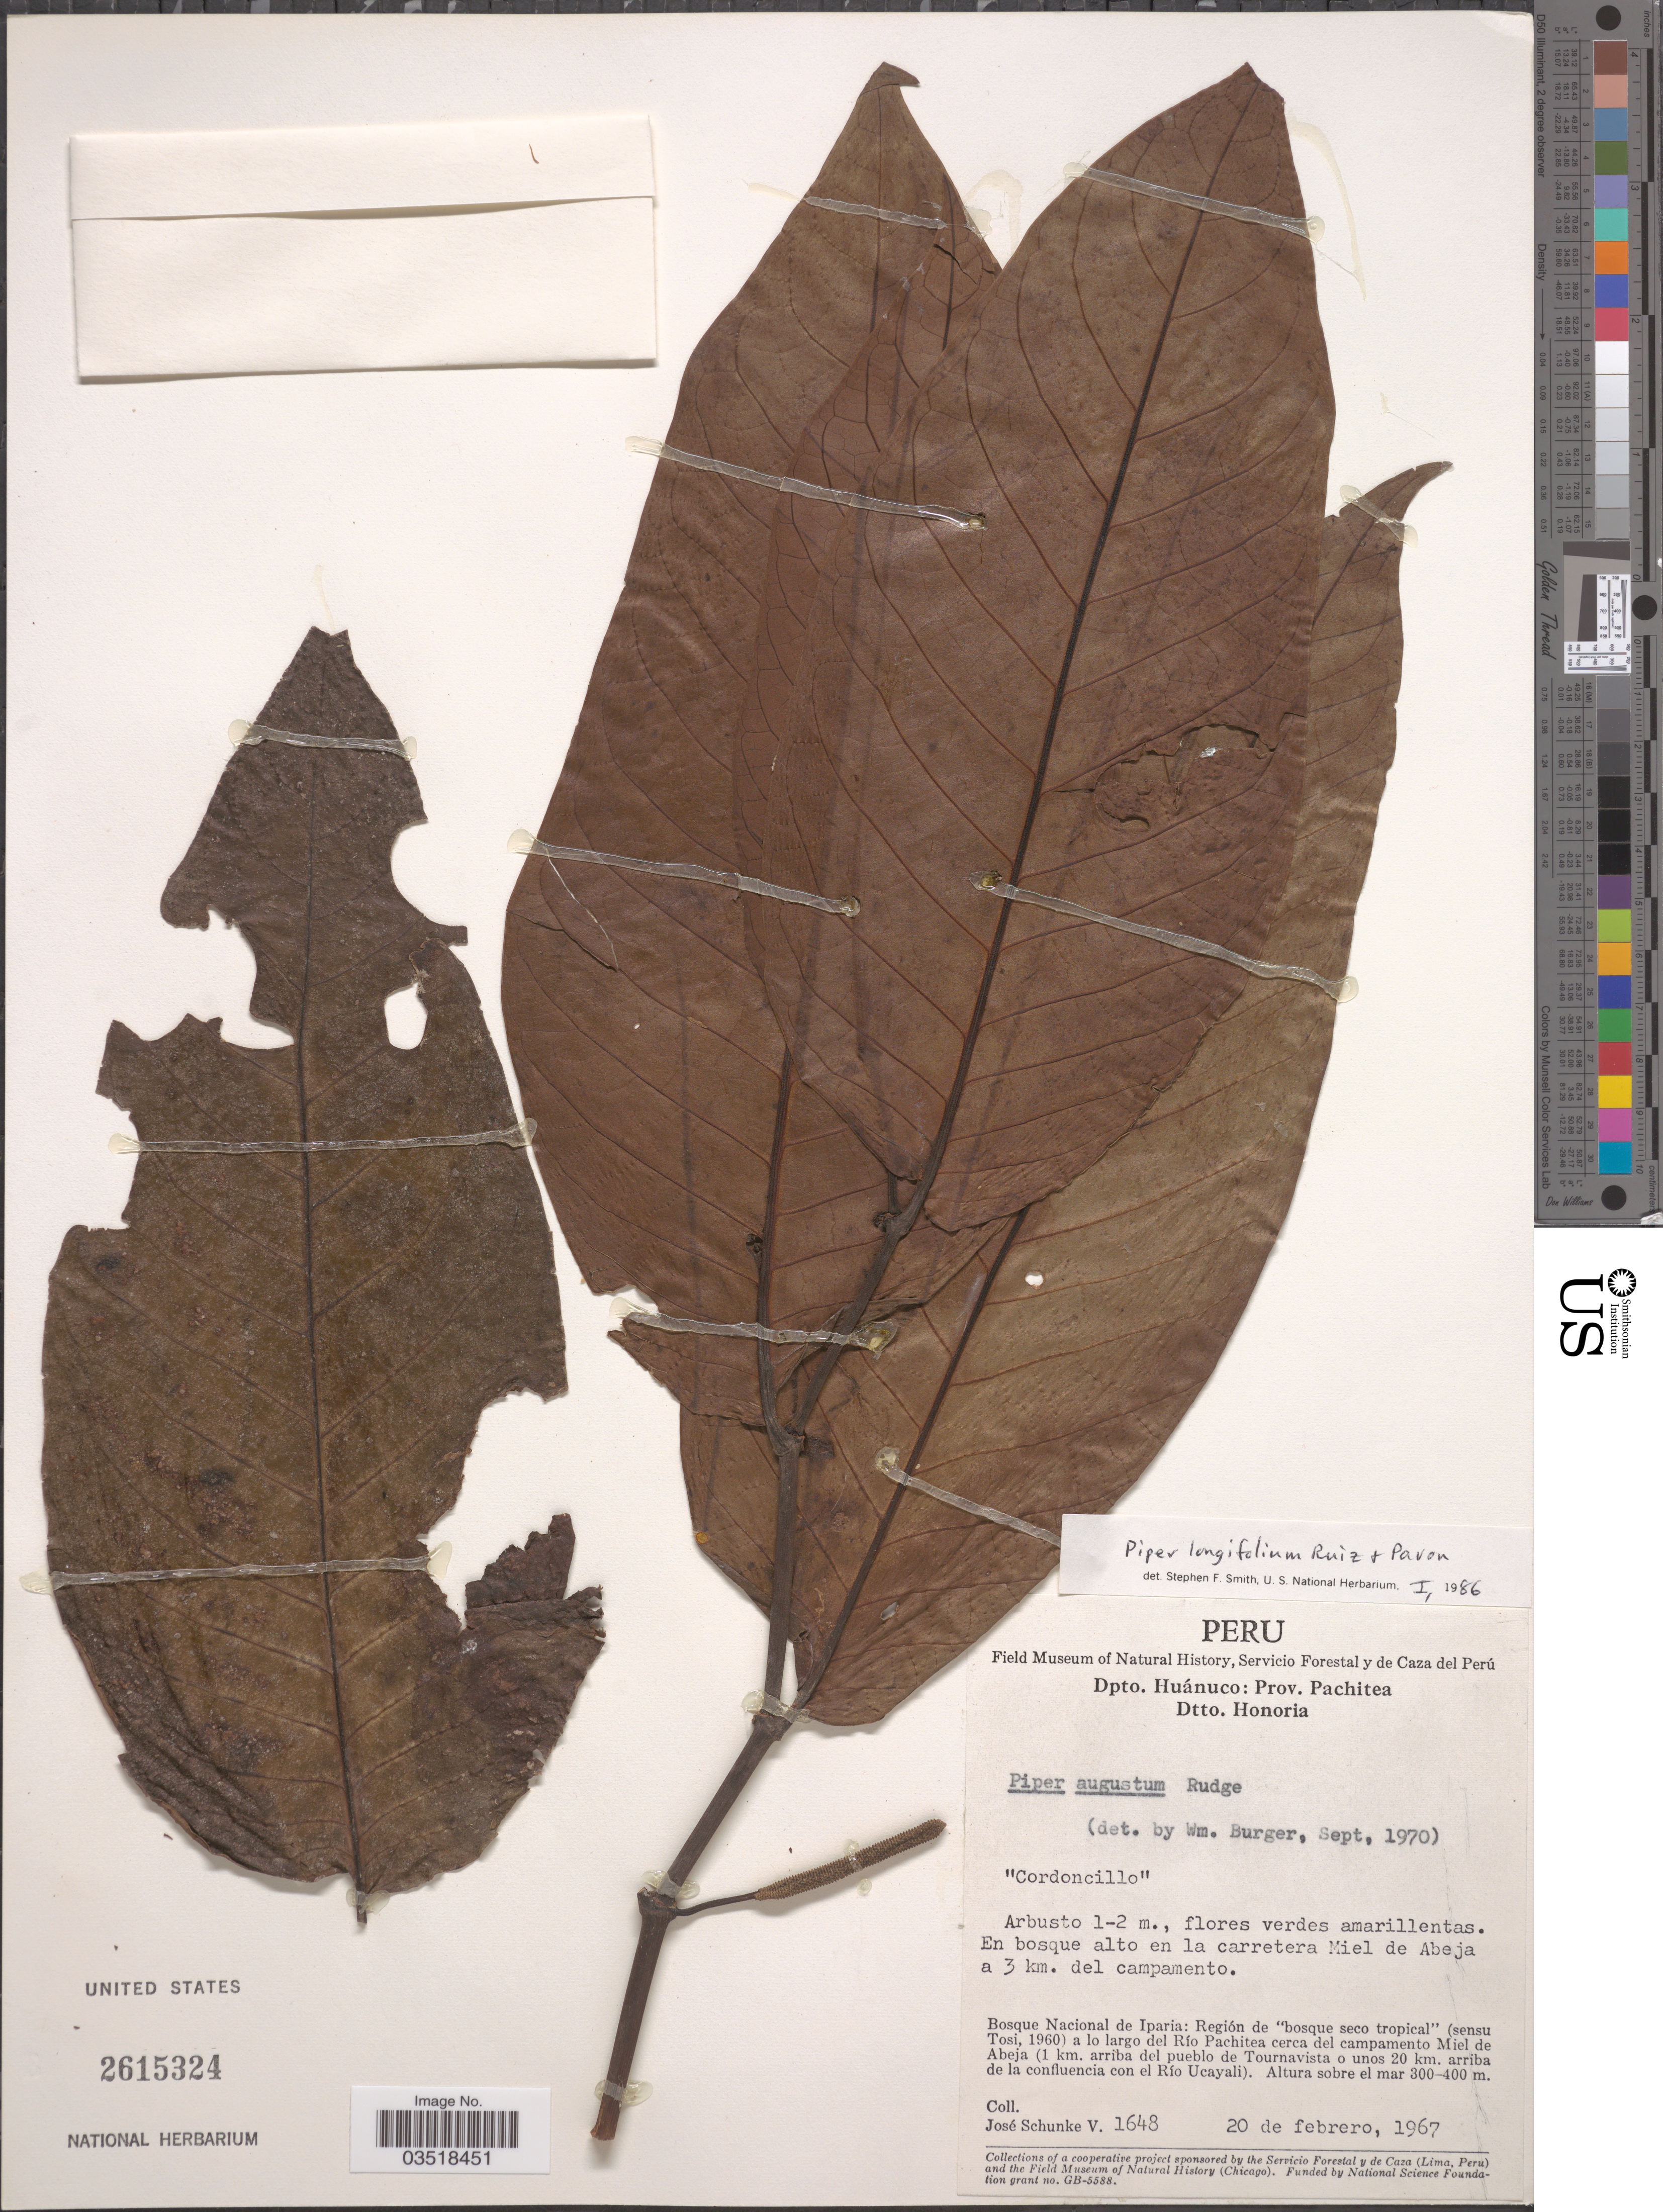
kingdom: Plantae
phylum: Tracheophyta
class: Magnoliopsida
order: Piperales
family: Piperaceae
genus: Piper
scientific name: Piper longifolium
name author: Ruiz & Pav.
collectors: J. Schunke Vigo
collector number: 1648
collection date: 1967-02-20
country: Peru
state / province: Huánuco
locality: Dpto. Huánuco: Prov. Pachitea, Dtto. Honoria. En bosque alto en la carretera Miel de Abeja a 3 km. del campamento. Bosque Nacional de Iparia: Región de "bosque seco tropical" (sensu Tosi, 1960) a lo largo del Río Pachitea cerca del campamento Miel de Abeja (1 km. arriba del pueblo de Tournavista o unos 20 km. arriba de la confluencia con el Río Ucayali).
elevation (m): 300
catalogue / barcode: US 2615324